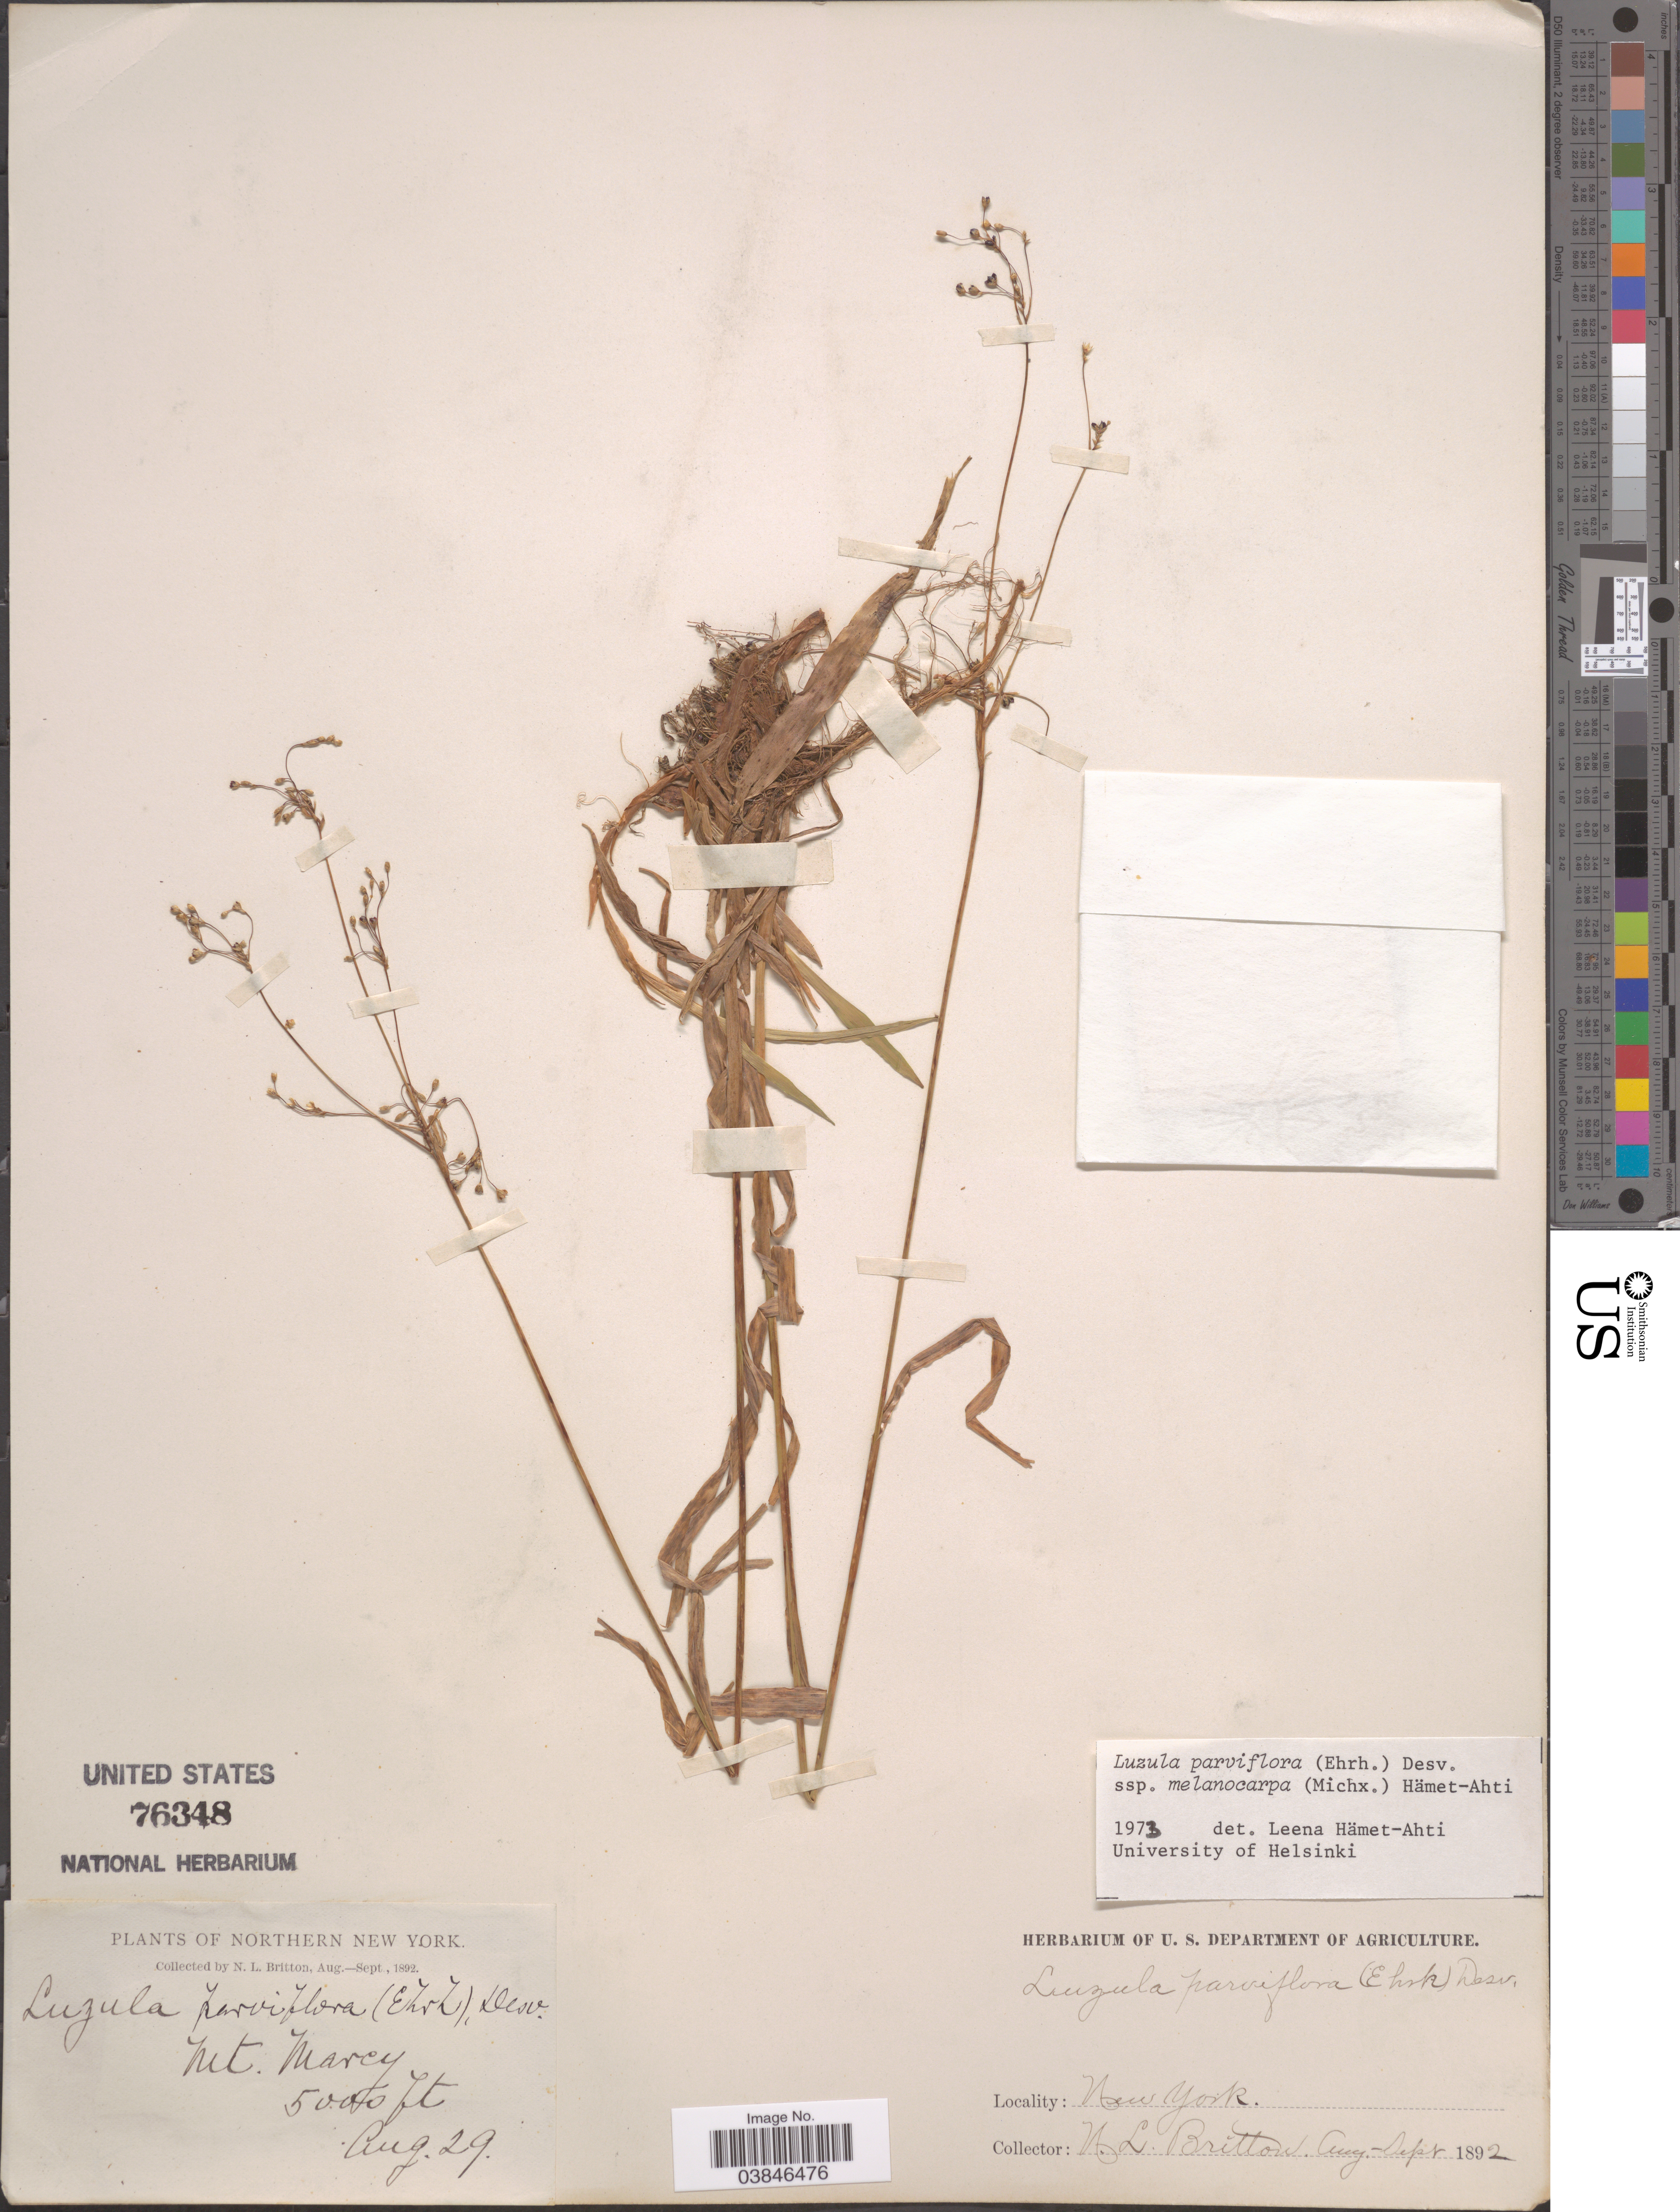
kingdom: Plantae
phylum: Tracheophyta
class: Liliopsida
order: Poales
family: Juncaceae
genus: Luzula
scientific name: Luzula parviflora subsp. melanocarpa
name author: Desv.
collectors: N. Britton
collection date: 1892-08-29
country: United States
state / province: New York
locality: Northern New York. Mt. Marcy.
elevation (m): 1524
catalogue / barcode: US 76348